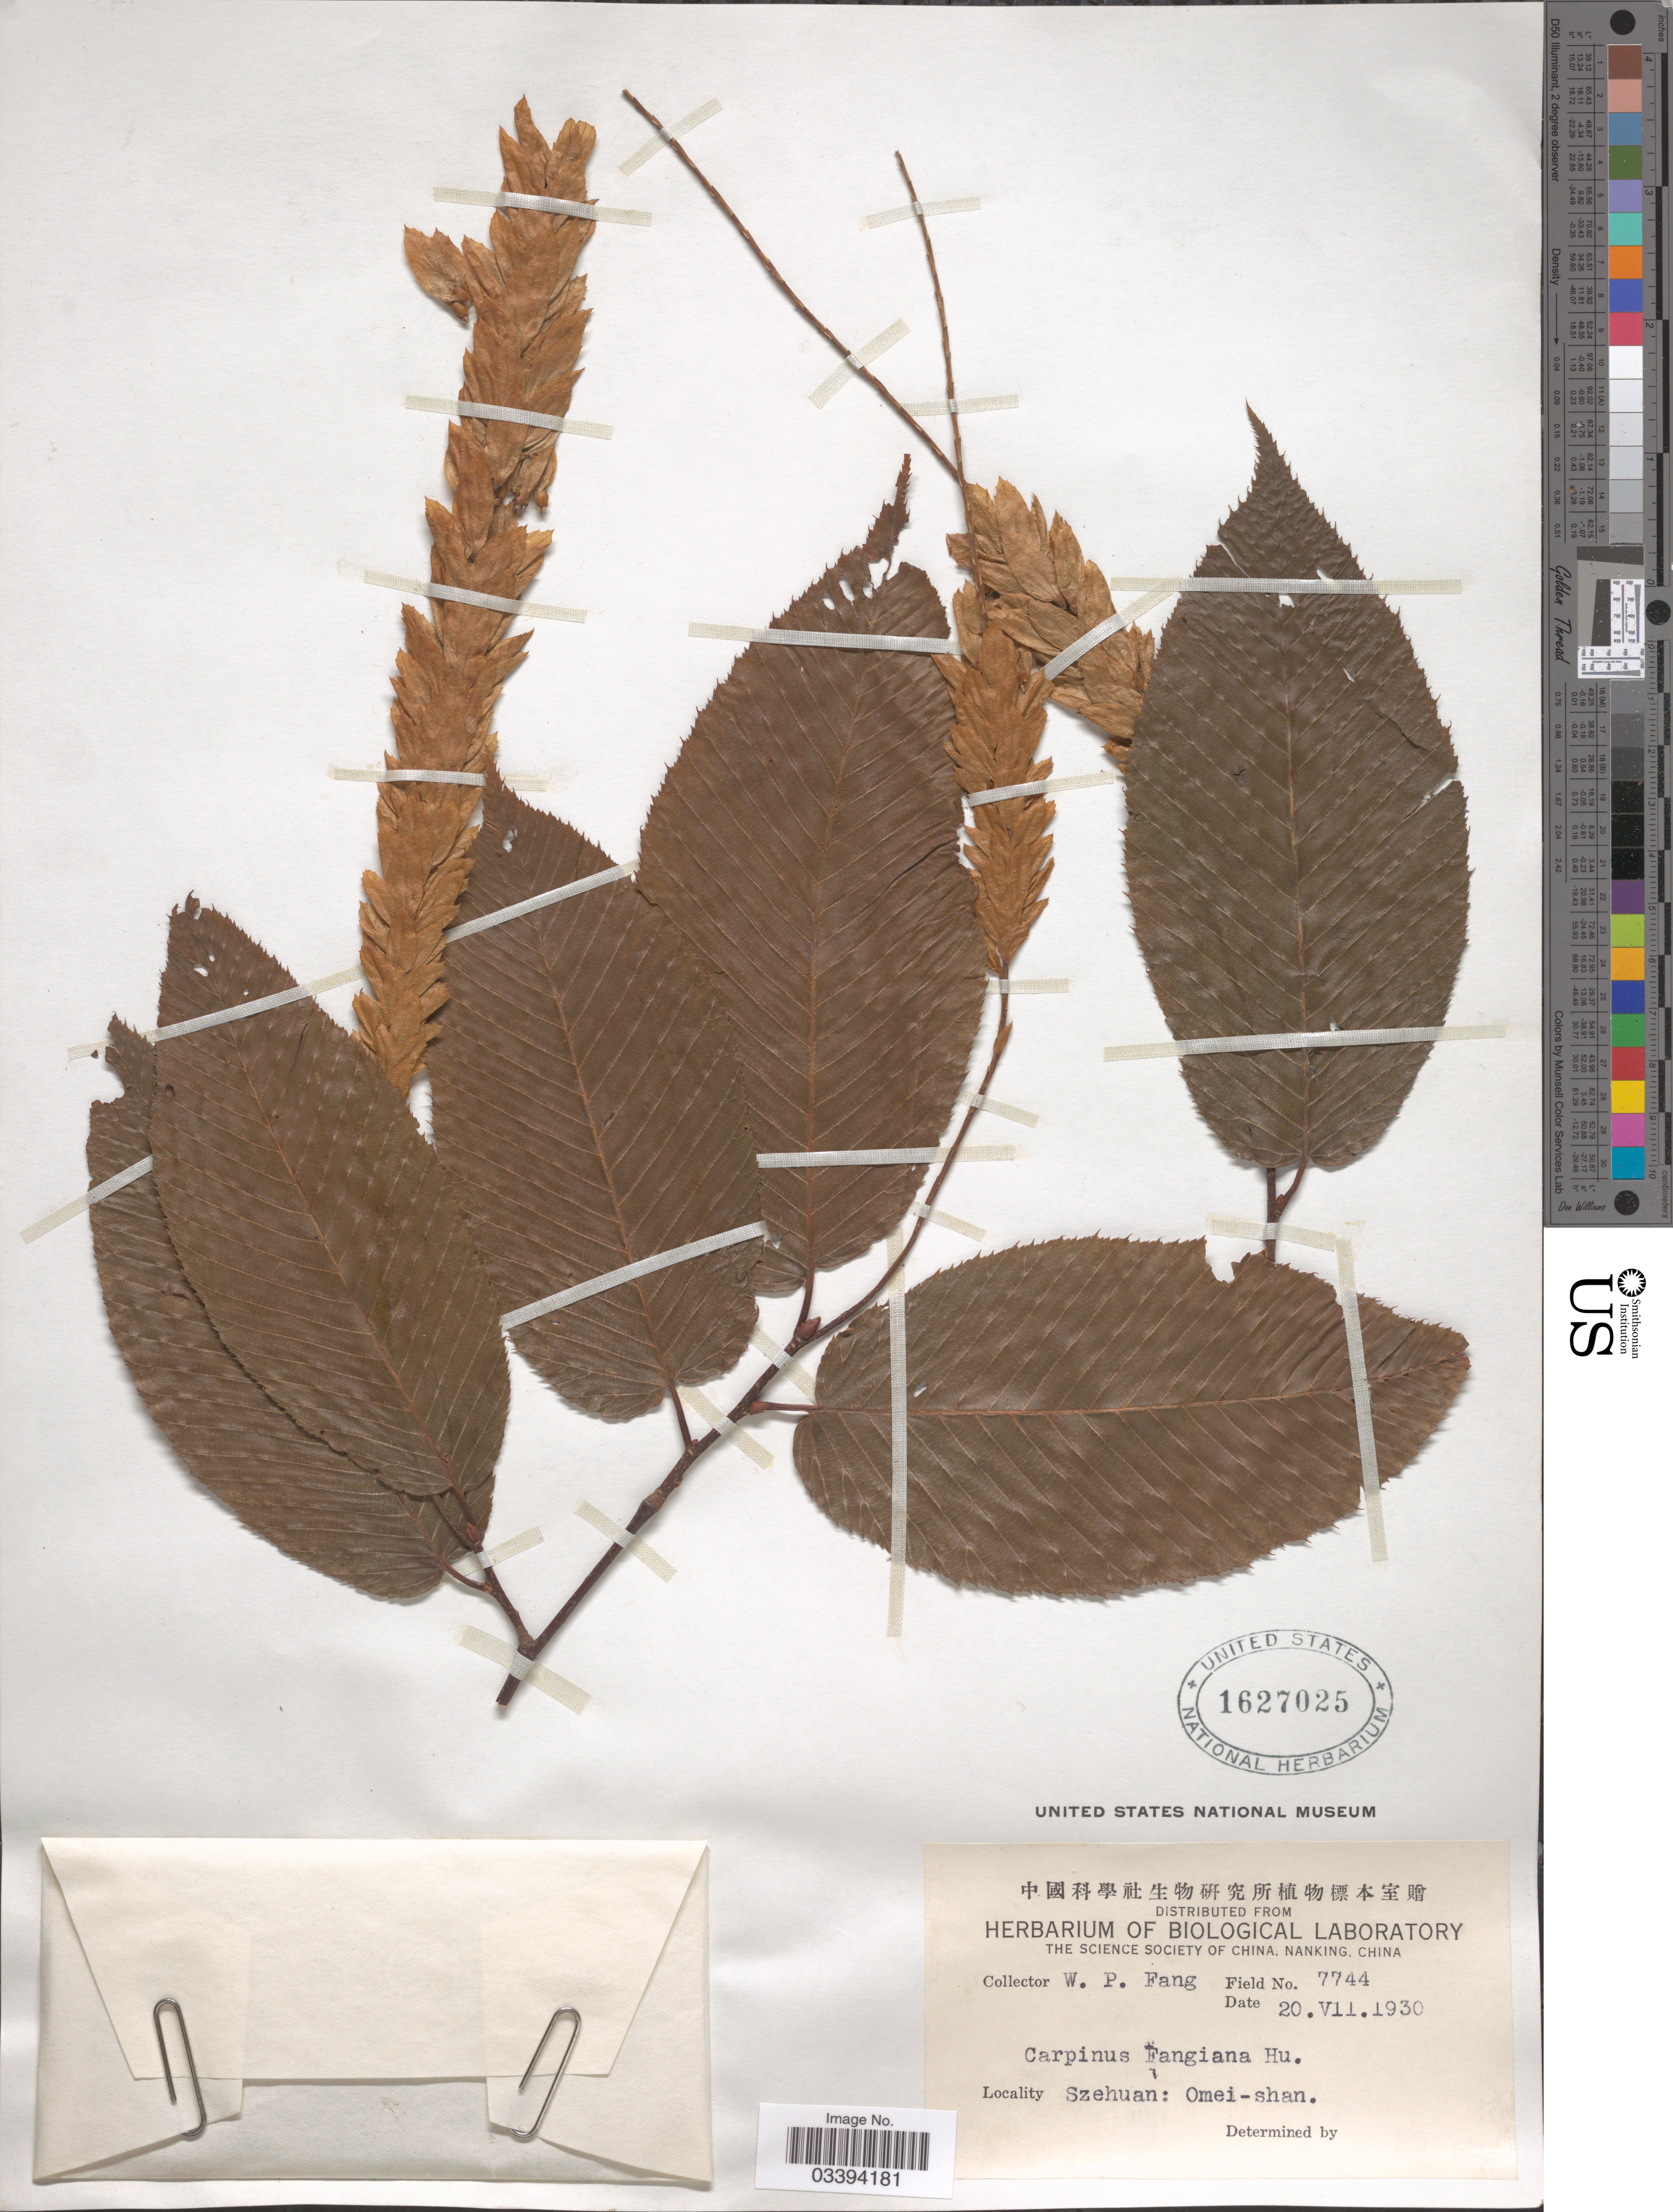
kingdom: Plantae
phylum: Tracheophyta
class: Magnoliopsida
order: Fagales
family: Betulaceae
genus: Carpinus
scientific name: Carpinus fangiana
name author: Hu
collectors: W. P. Fang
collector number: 7744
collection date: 1930-07-20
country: China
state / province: Sichuan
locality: Szehuan: Omei-shan.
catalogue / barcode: US 1627025